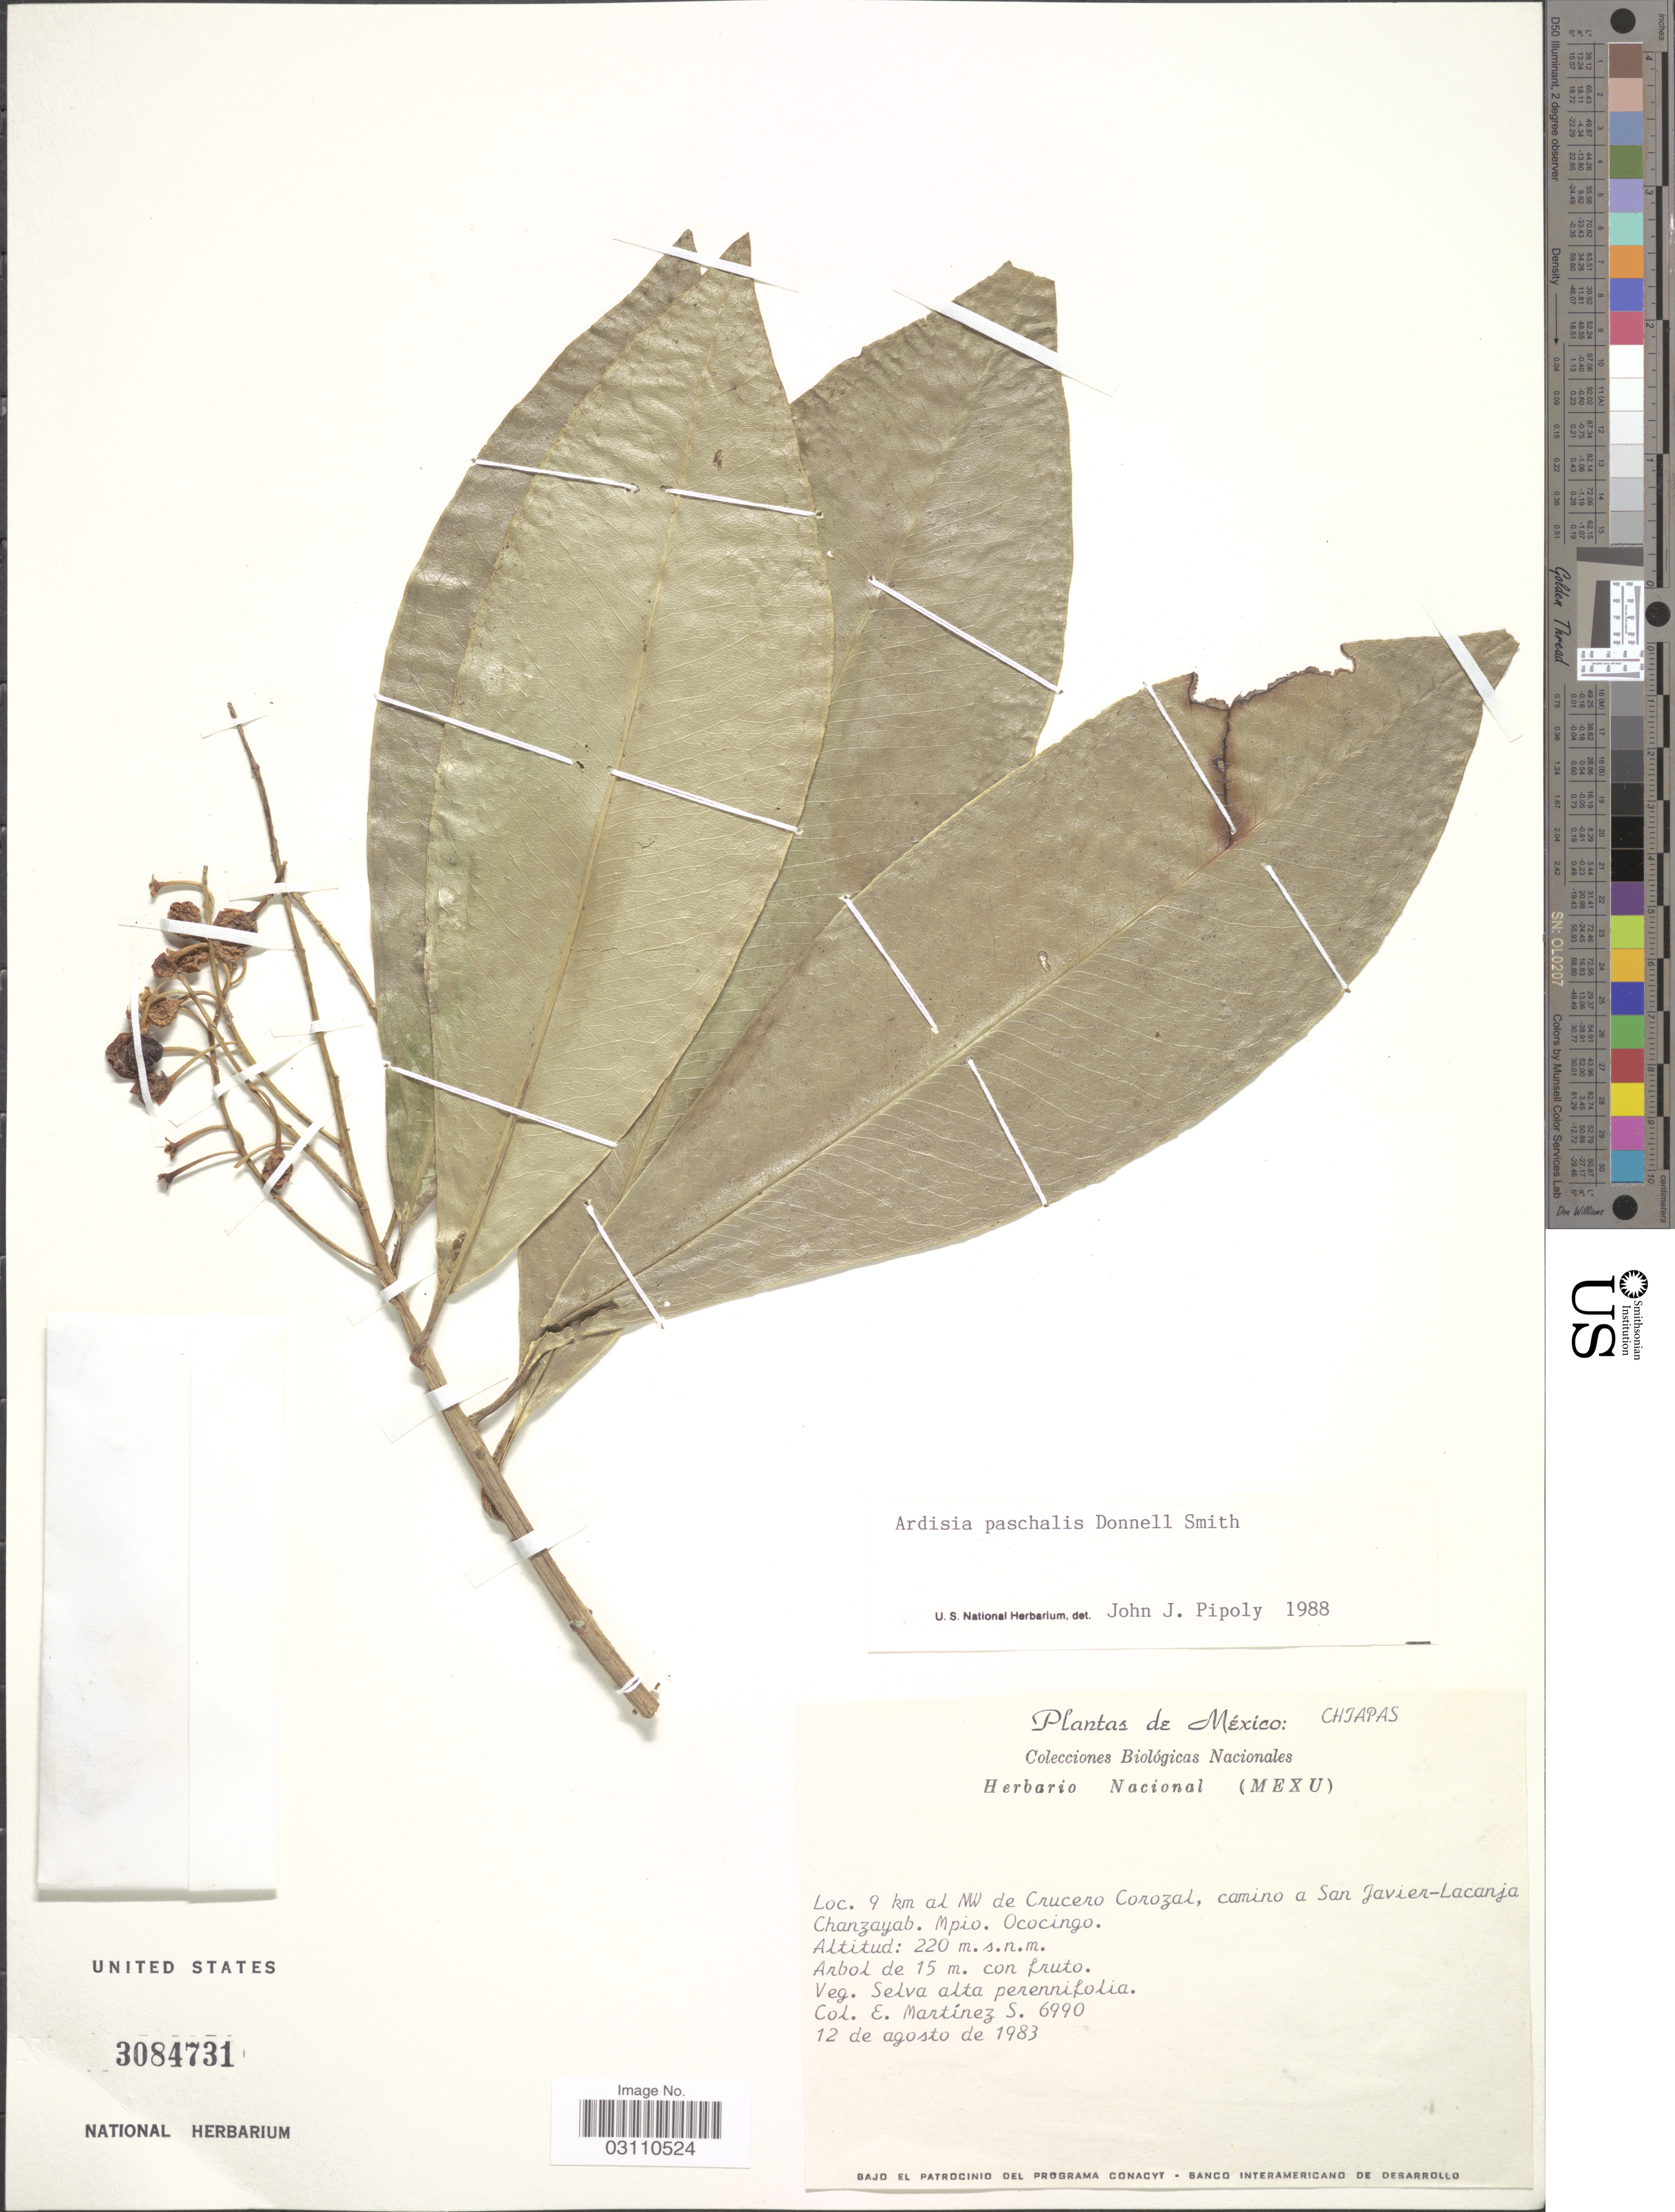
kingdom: Plantae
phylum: Tracheophyta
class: Magnoliopsida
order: Ericales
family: Primulaceae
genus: Ardisia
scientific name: Ardisia paschalis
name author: Donn. Sm.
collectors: E. M. Martínez S.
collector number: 6990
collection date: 1983-08-12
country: Mexico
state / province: Chiapas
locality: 9 km al NW de Crucero Corozal, camino a San Javier-Lacanja Chanzayab. Mpio. Ococingo.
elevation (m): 220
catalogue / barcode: US 3084731